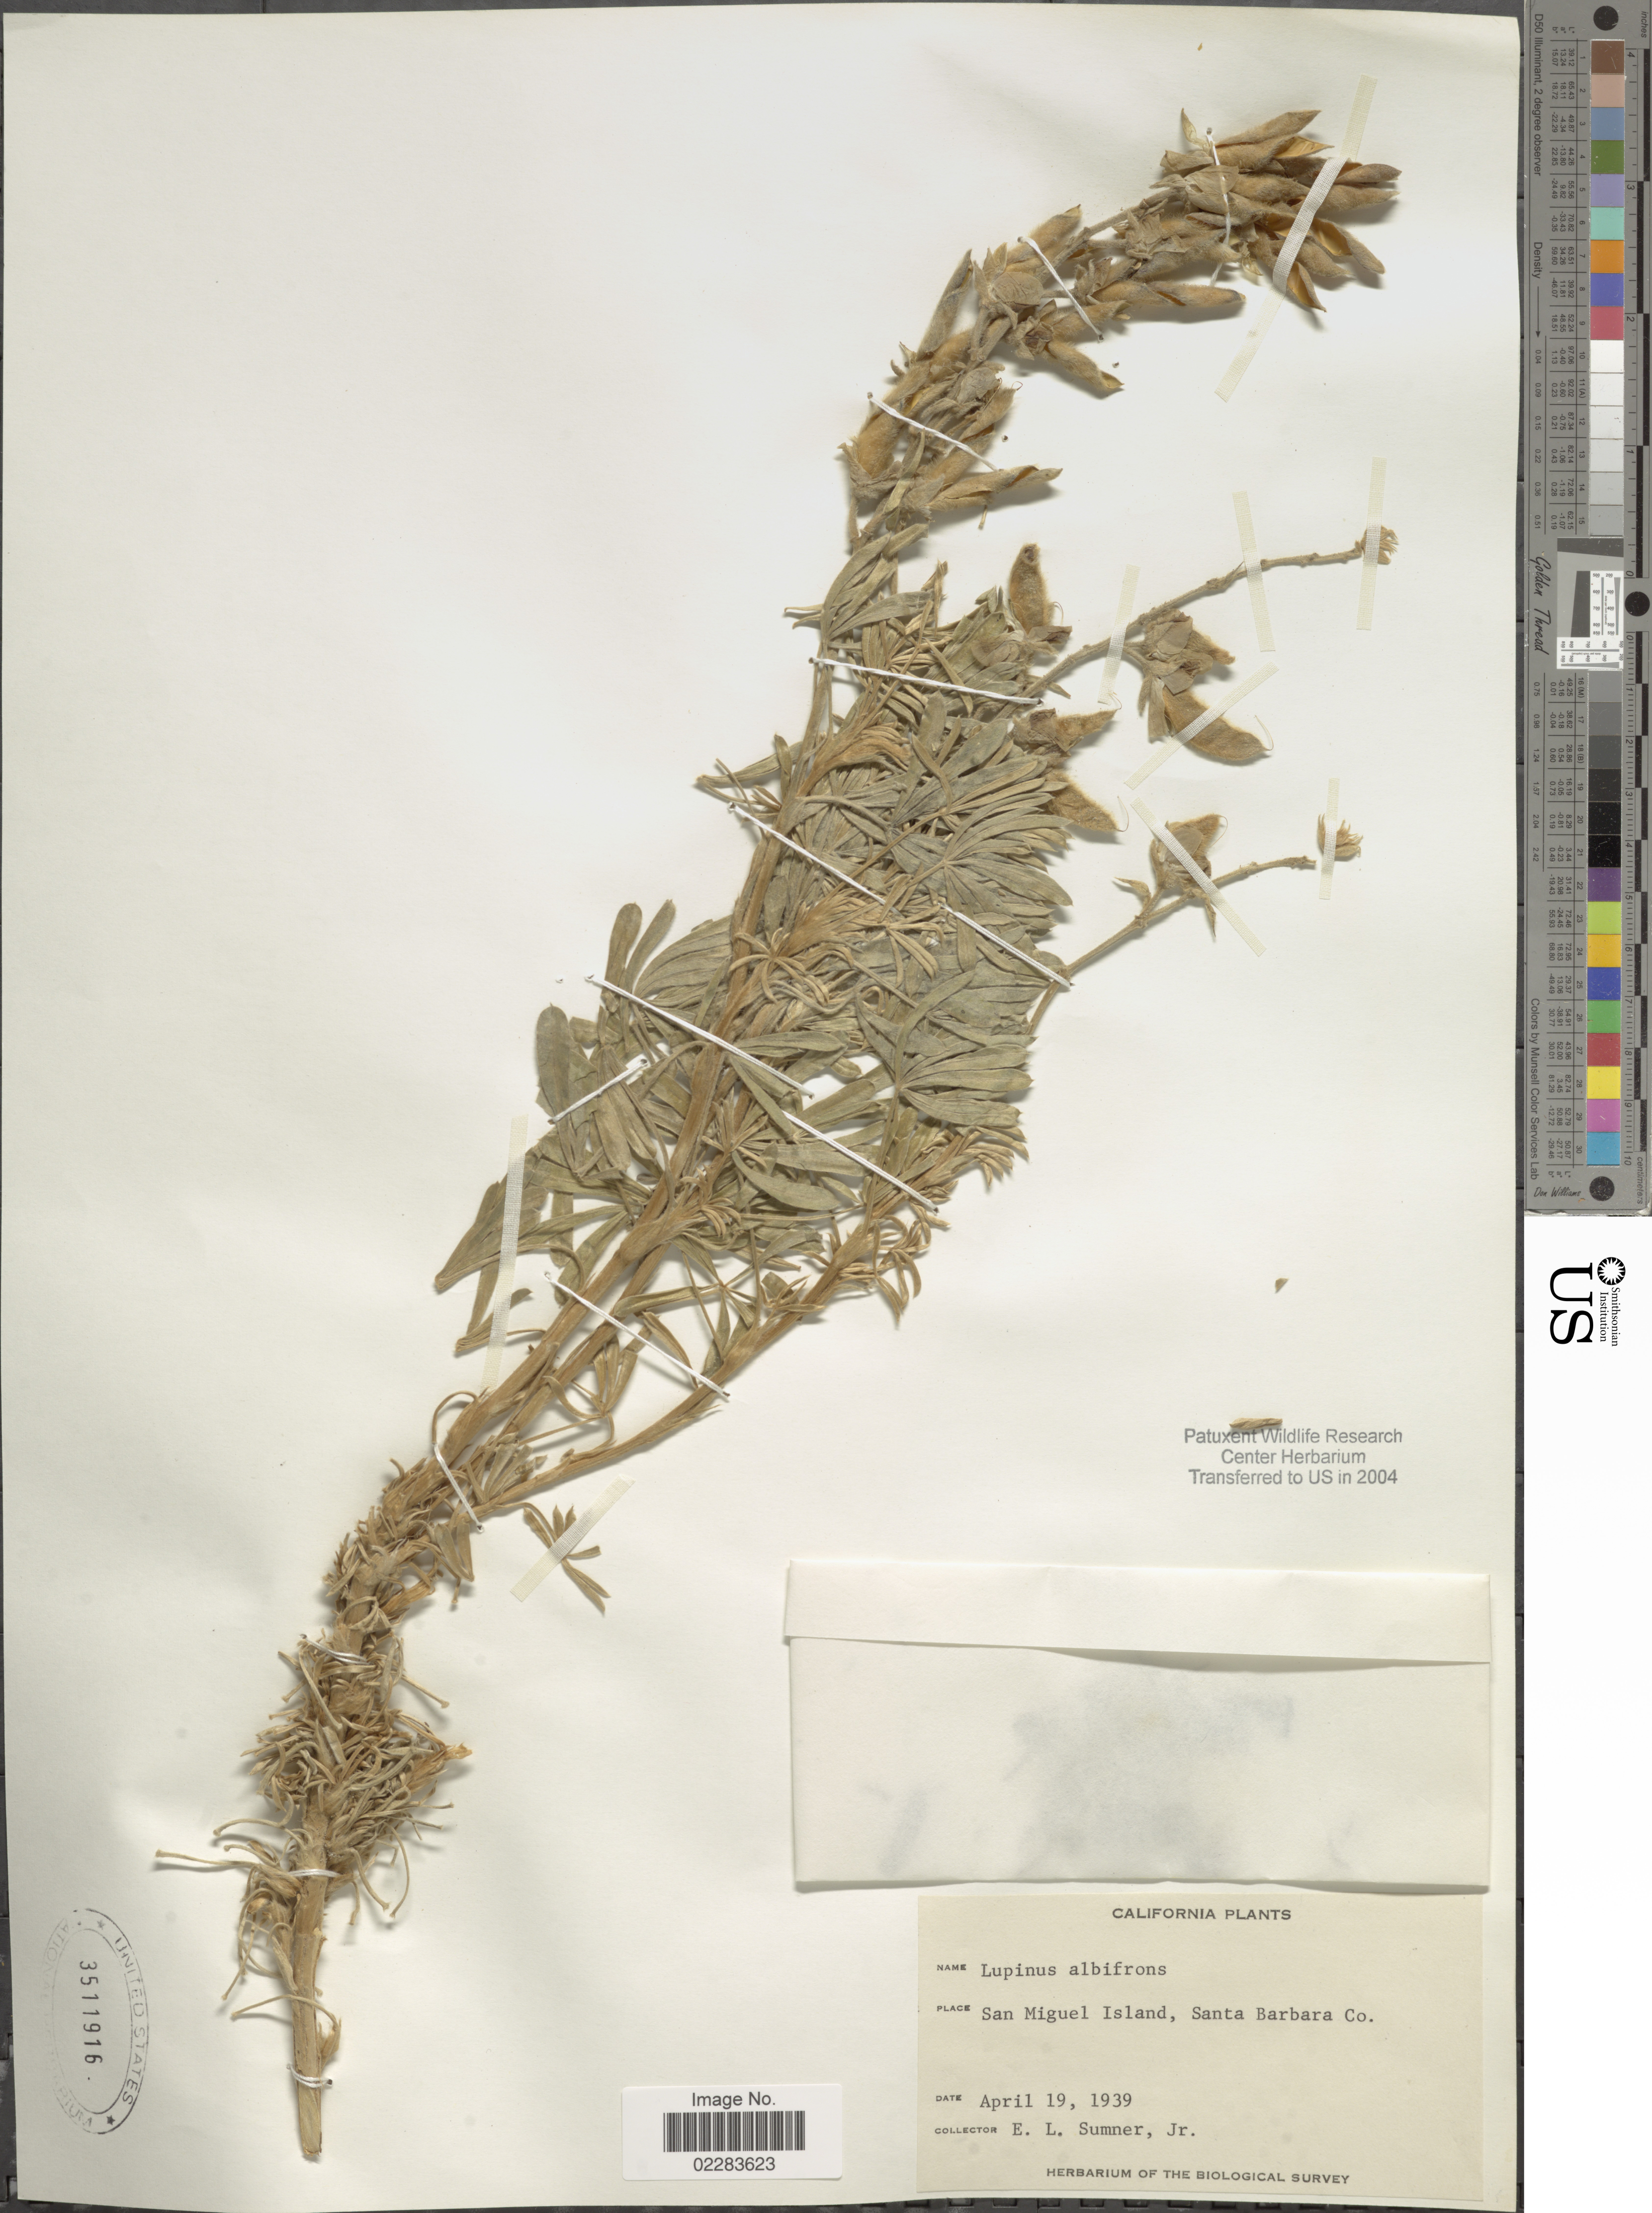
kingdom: Plantae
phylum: Tracheophyta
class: Magnoliopsida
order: Fabales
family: Fabaceae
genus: Lupinus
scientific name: Lupinus albifrons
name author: Benth.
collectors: E. Sumner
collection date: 1939-04-19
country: United States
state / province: California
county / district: Santa Barbara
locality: San Miguel Island, Santa Barbara Co.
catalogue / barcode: US 3511916